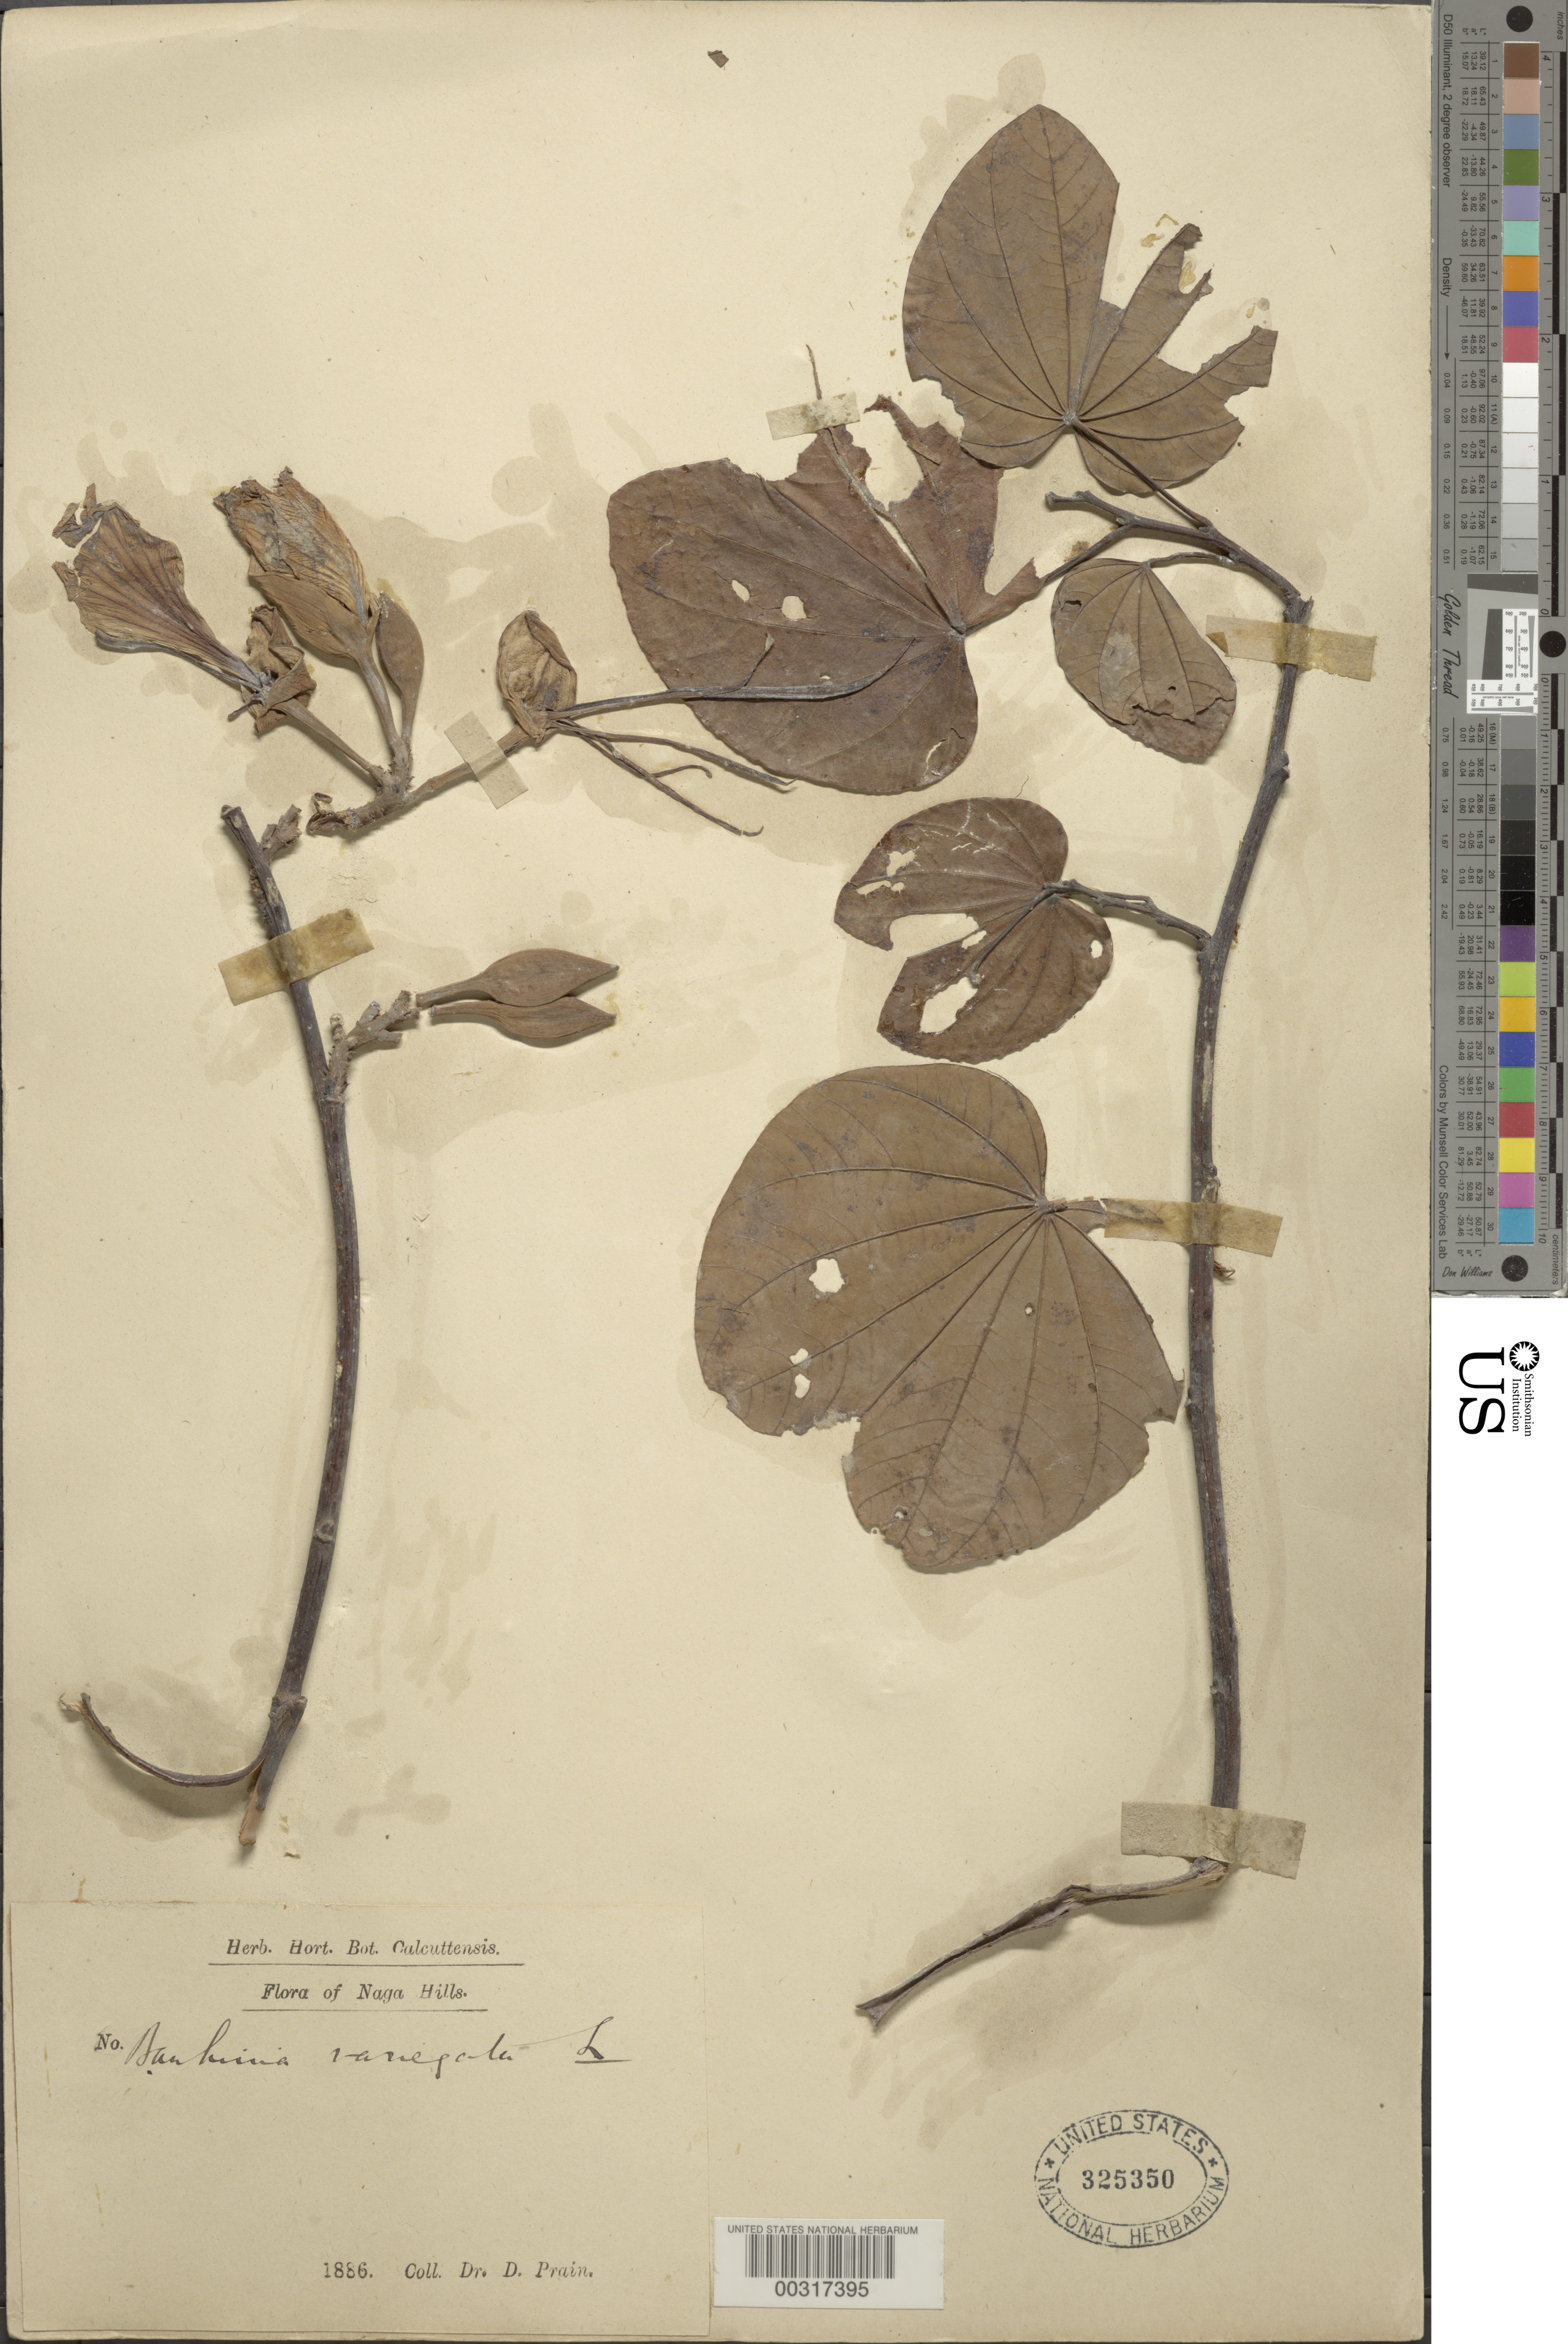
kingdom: Plantae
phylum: Tracheophyta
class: Magnoliopsida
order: Fabales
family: Fabaceae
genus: Phanera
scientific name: Phanera variegata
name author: (L.) Benth.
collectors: D. Prain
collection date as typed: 1886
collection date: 1886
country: India / Myanmar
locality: Naga Hills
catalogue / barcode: US 325350